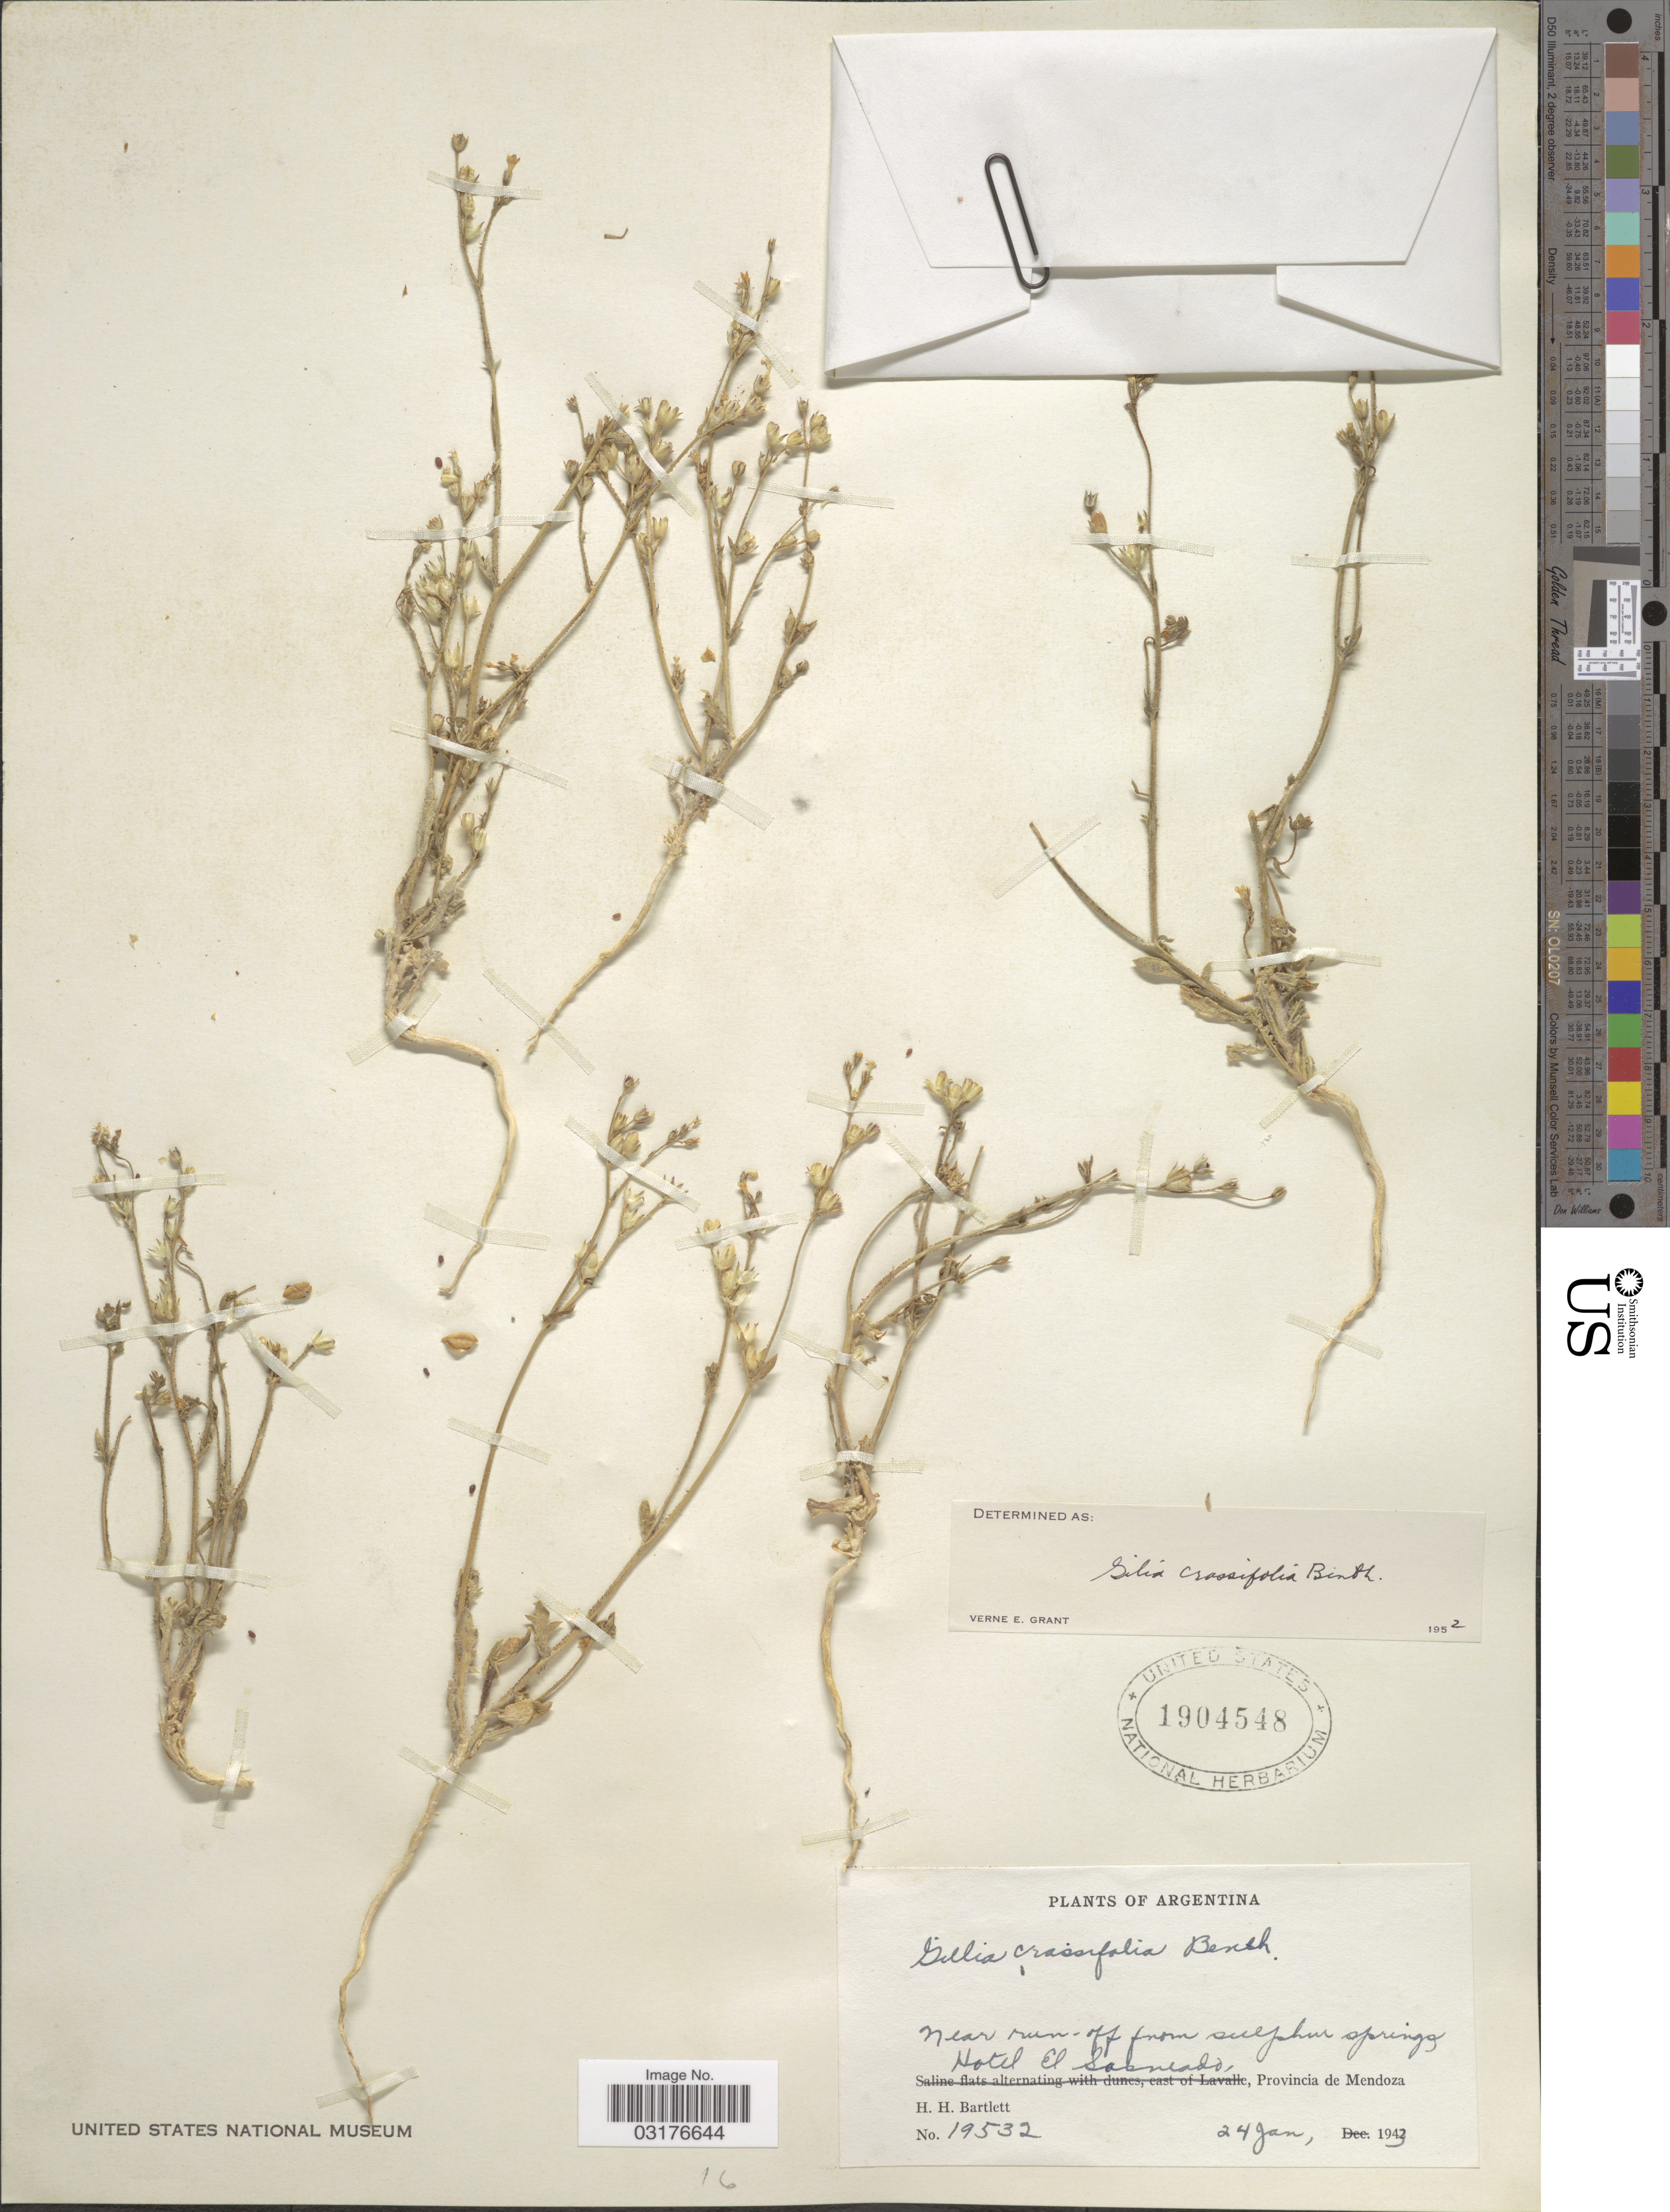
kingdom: Plantae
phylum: Tracheophyta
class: Magnoliopsida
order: Ericales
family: Polemoniaceae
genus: Gilia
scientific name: Gilia crassifolia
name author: Benth.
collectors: H. H. Bartlett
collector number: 19532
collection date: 1943-01-24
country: Argentina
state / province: Mendoza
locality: Near run. off from sulphur springs. Hotel El Sosneado.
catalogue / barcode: US 1904548